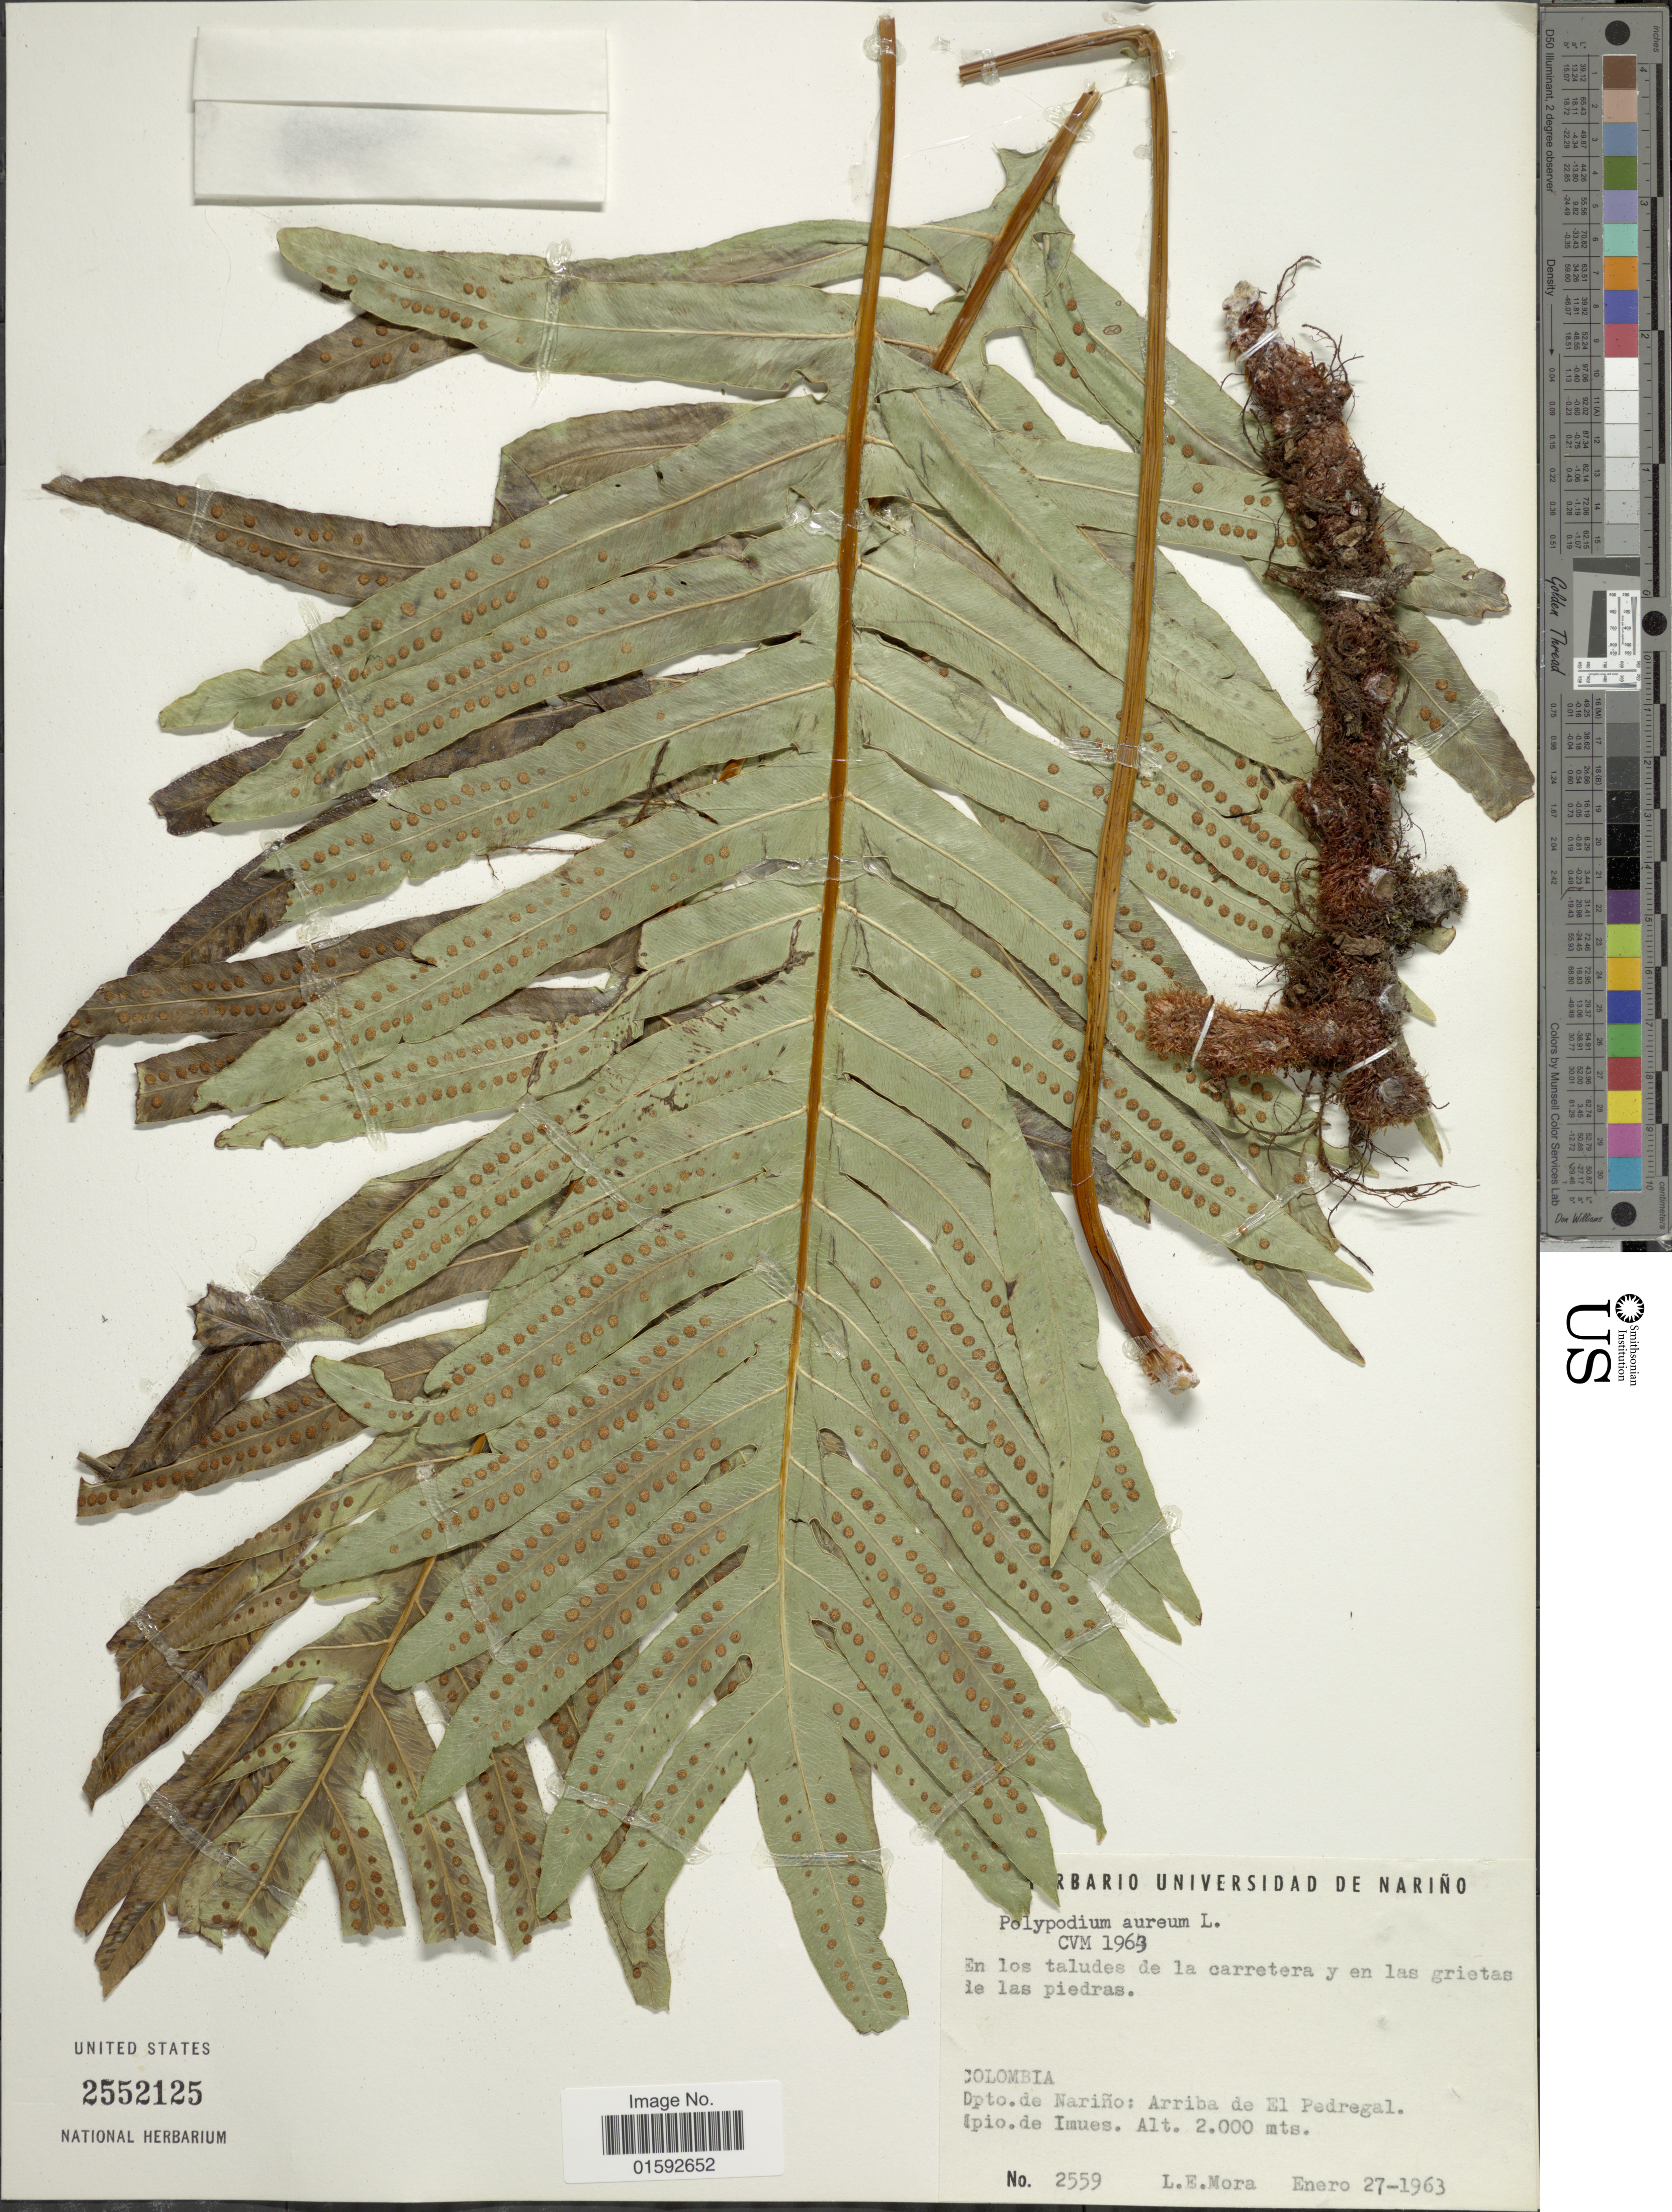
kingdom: Plantae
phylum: Tracheophyta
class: Polypodiopsida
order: Polypodiales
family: Polypodiaceae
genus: Phlebodium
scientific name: Phlebodium pseudoaureum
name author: (Cav.) Lellinger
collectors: L. Mora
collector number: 2559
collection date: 1963-01-27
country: Colombia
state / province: Nariño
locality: Arriba de El Pedregal, Ipio de Imues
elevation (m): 2000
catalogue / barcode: US 2552125